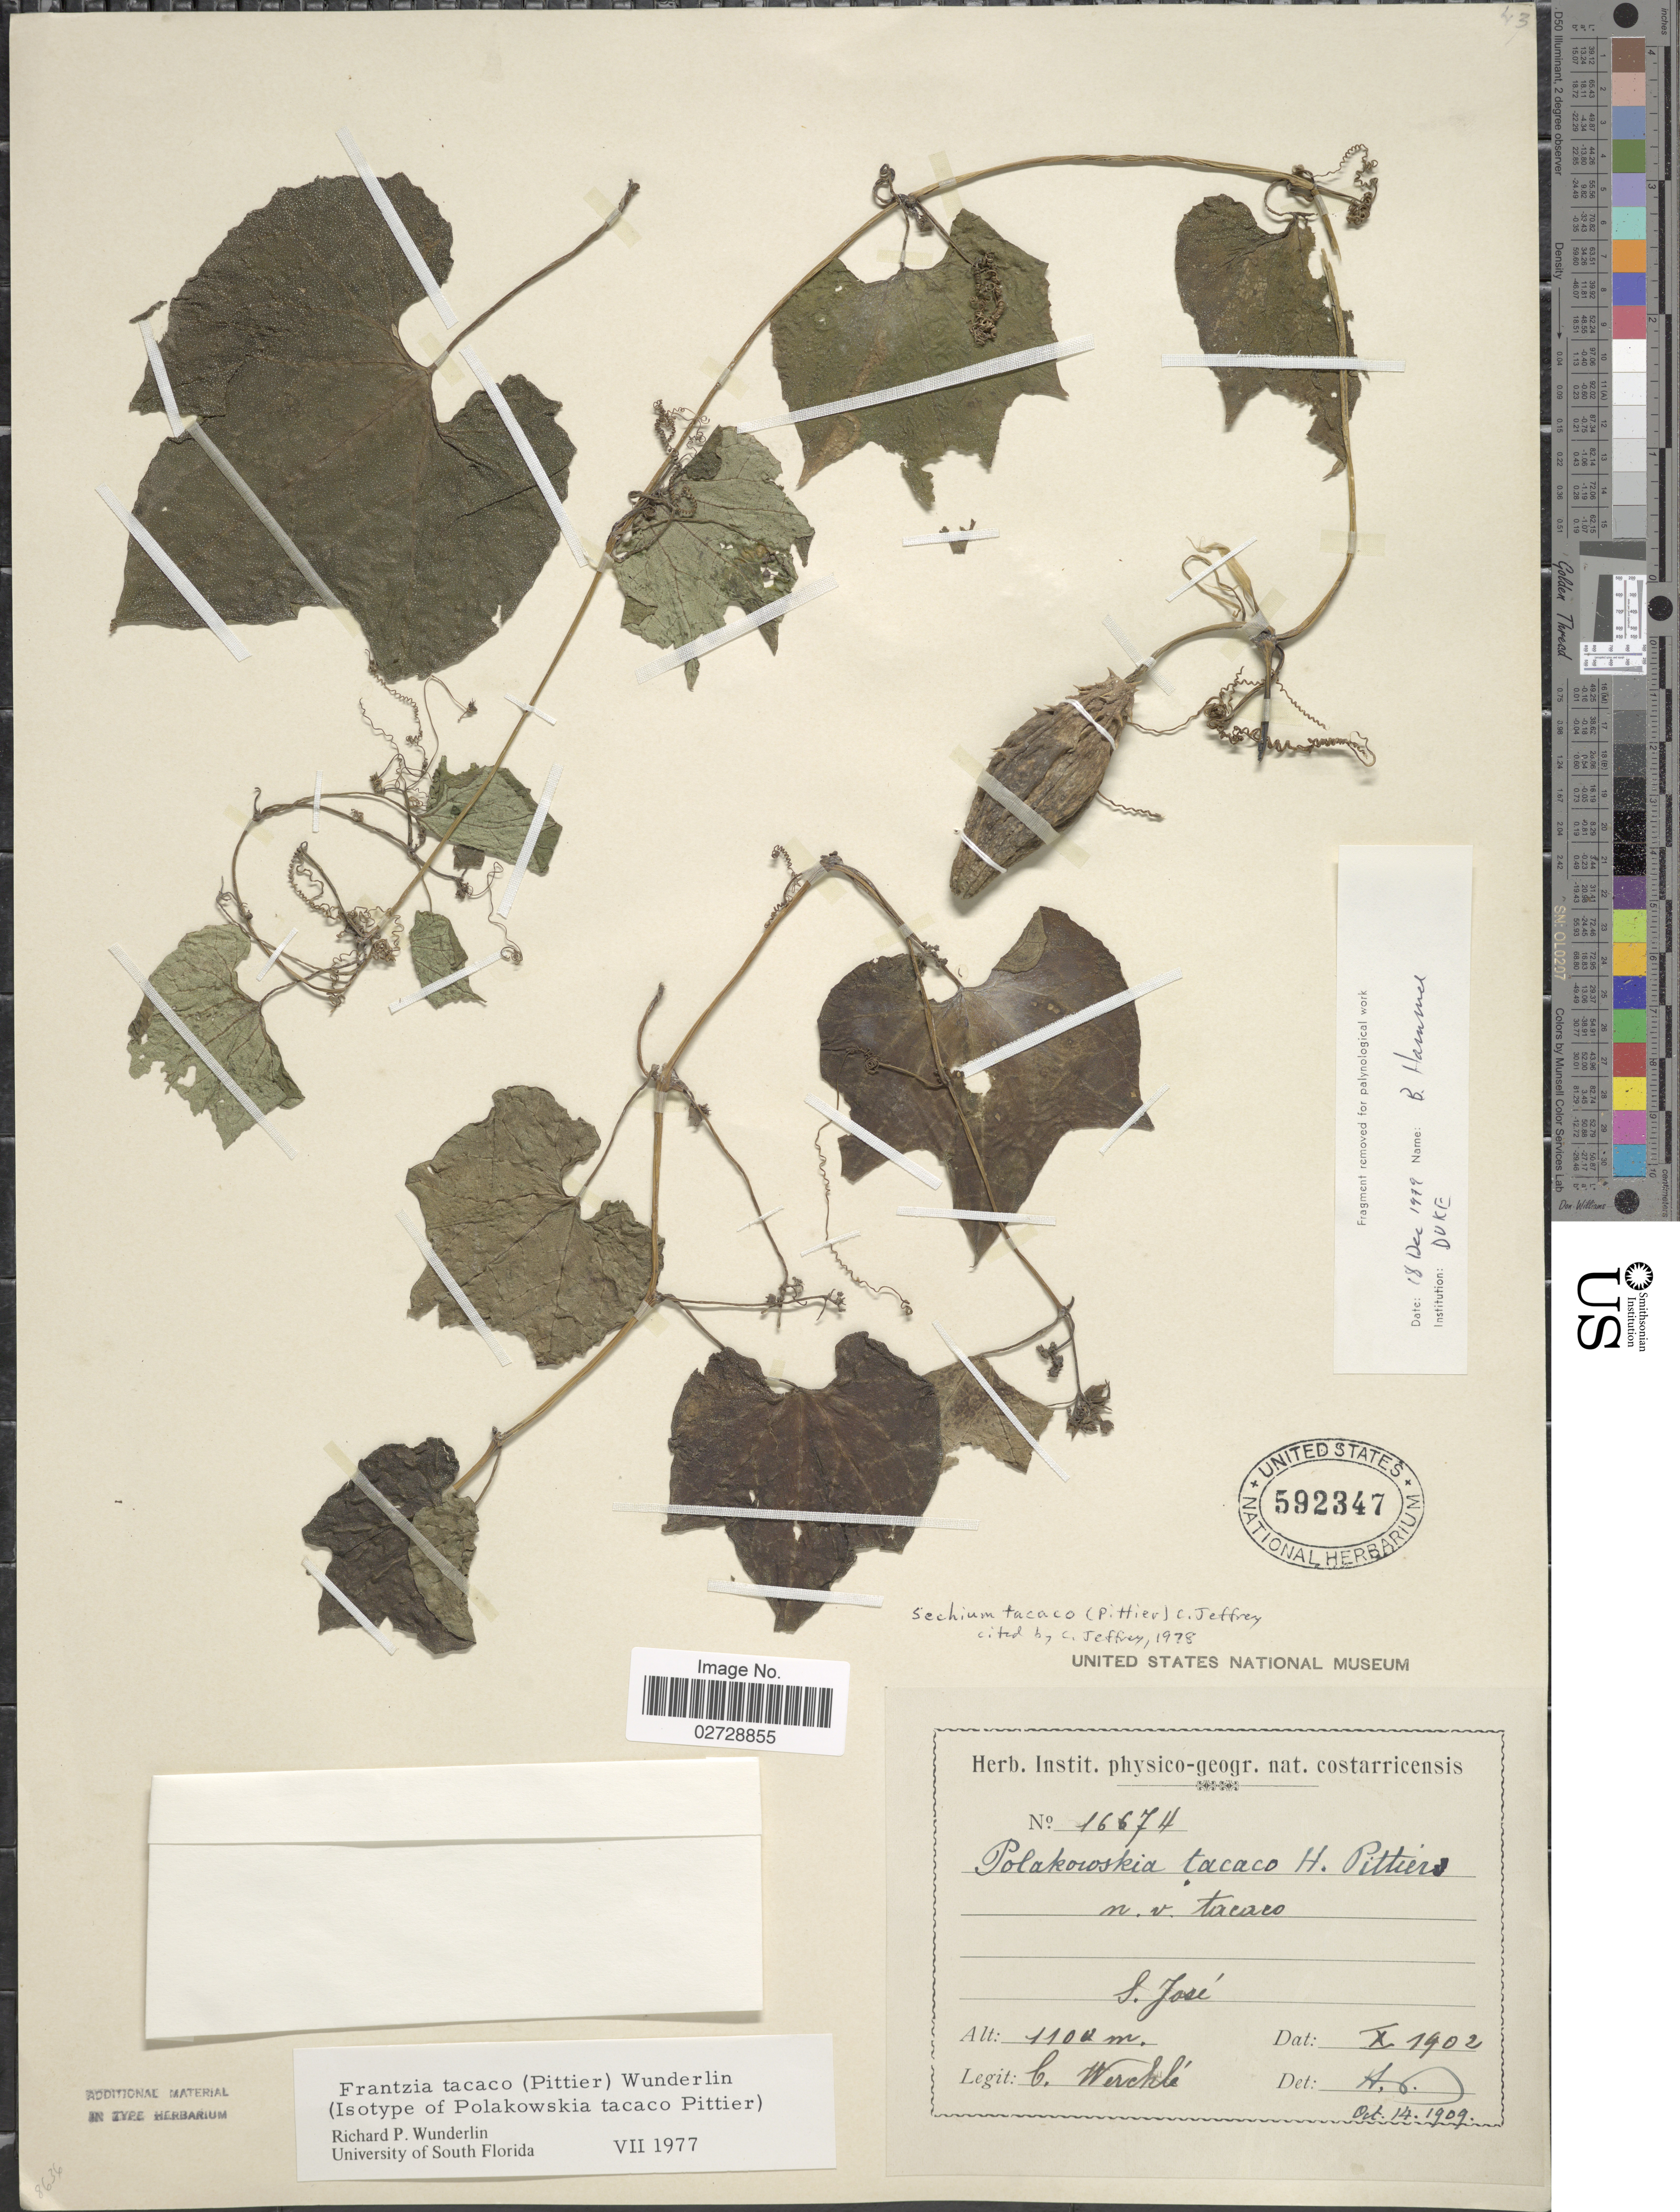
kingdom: Plantae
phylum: Tracheophyta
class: Magnoliopsida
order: Cucurbitales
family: Cucurbitaceae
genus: Sechium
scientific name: Sechium tacaco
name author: (Pittier) C. Jeffrey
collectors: C. Wercklé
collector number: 16674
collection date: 1902-10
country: Costa Rica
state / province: San José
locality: S. José.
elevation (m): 1100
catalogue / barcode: US 592347